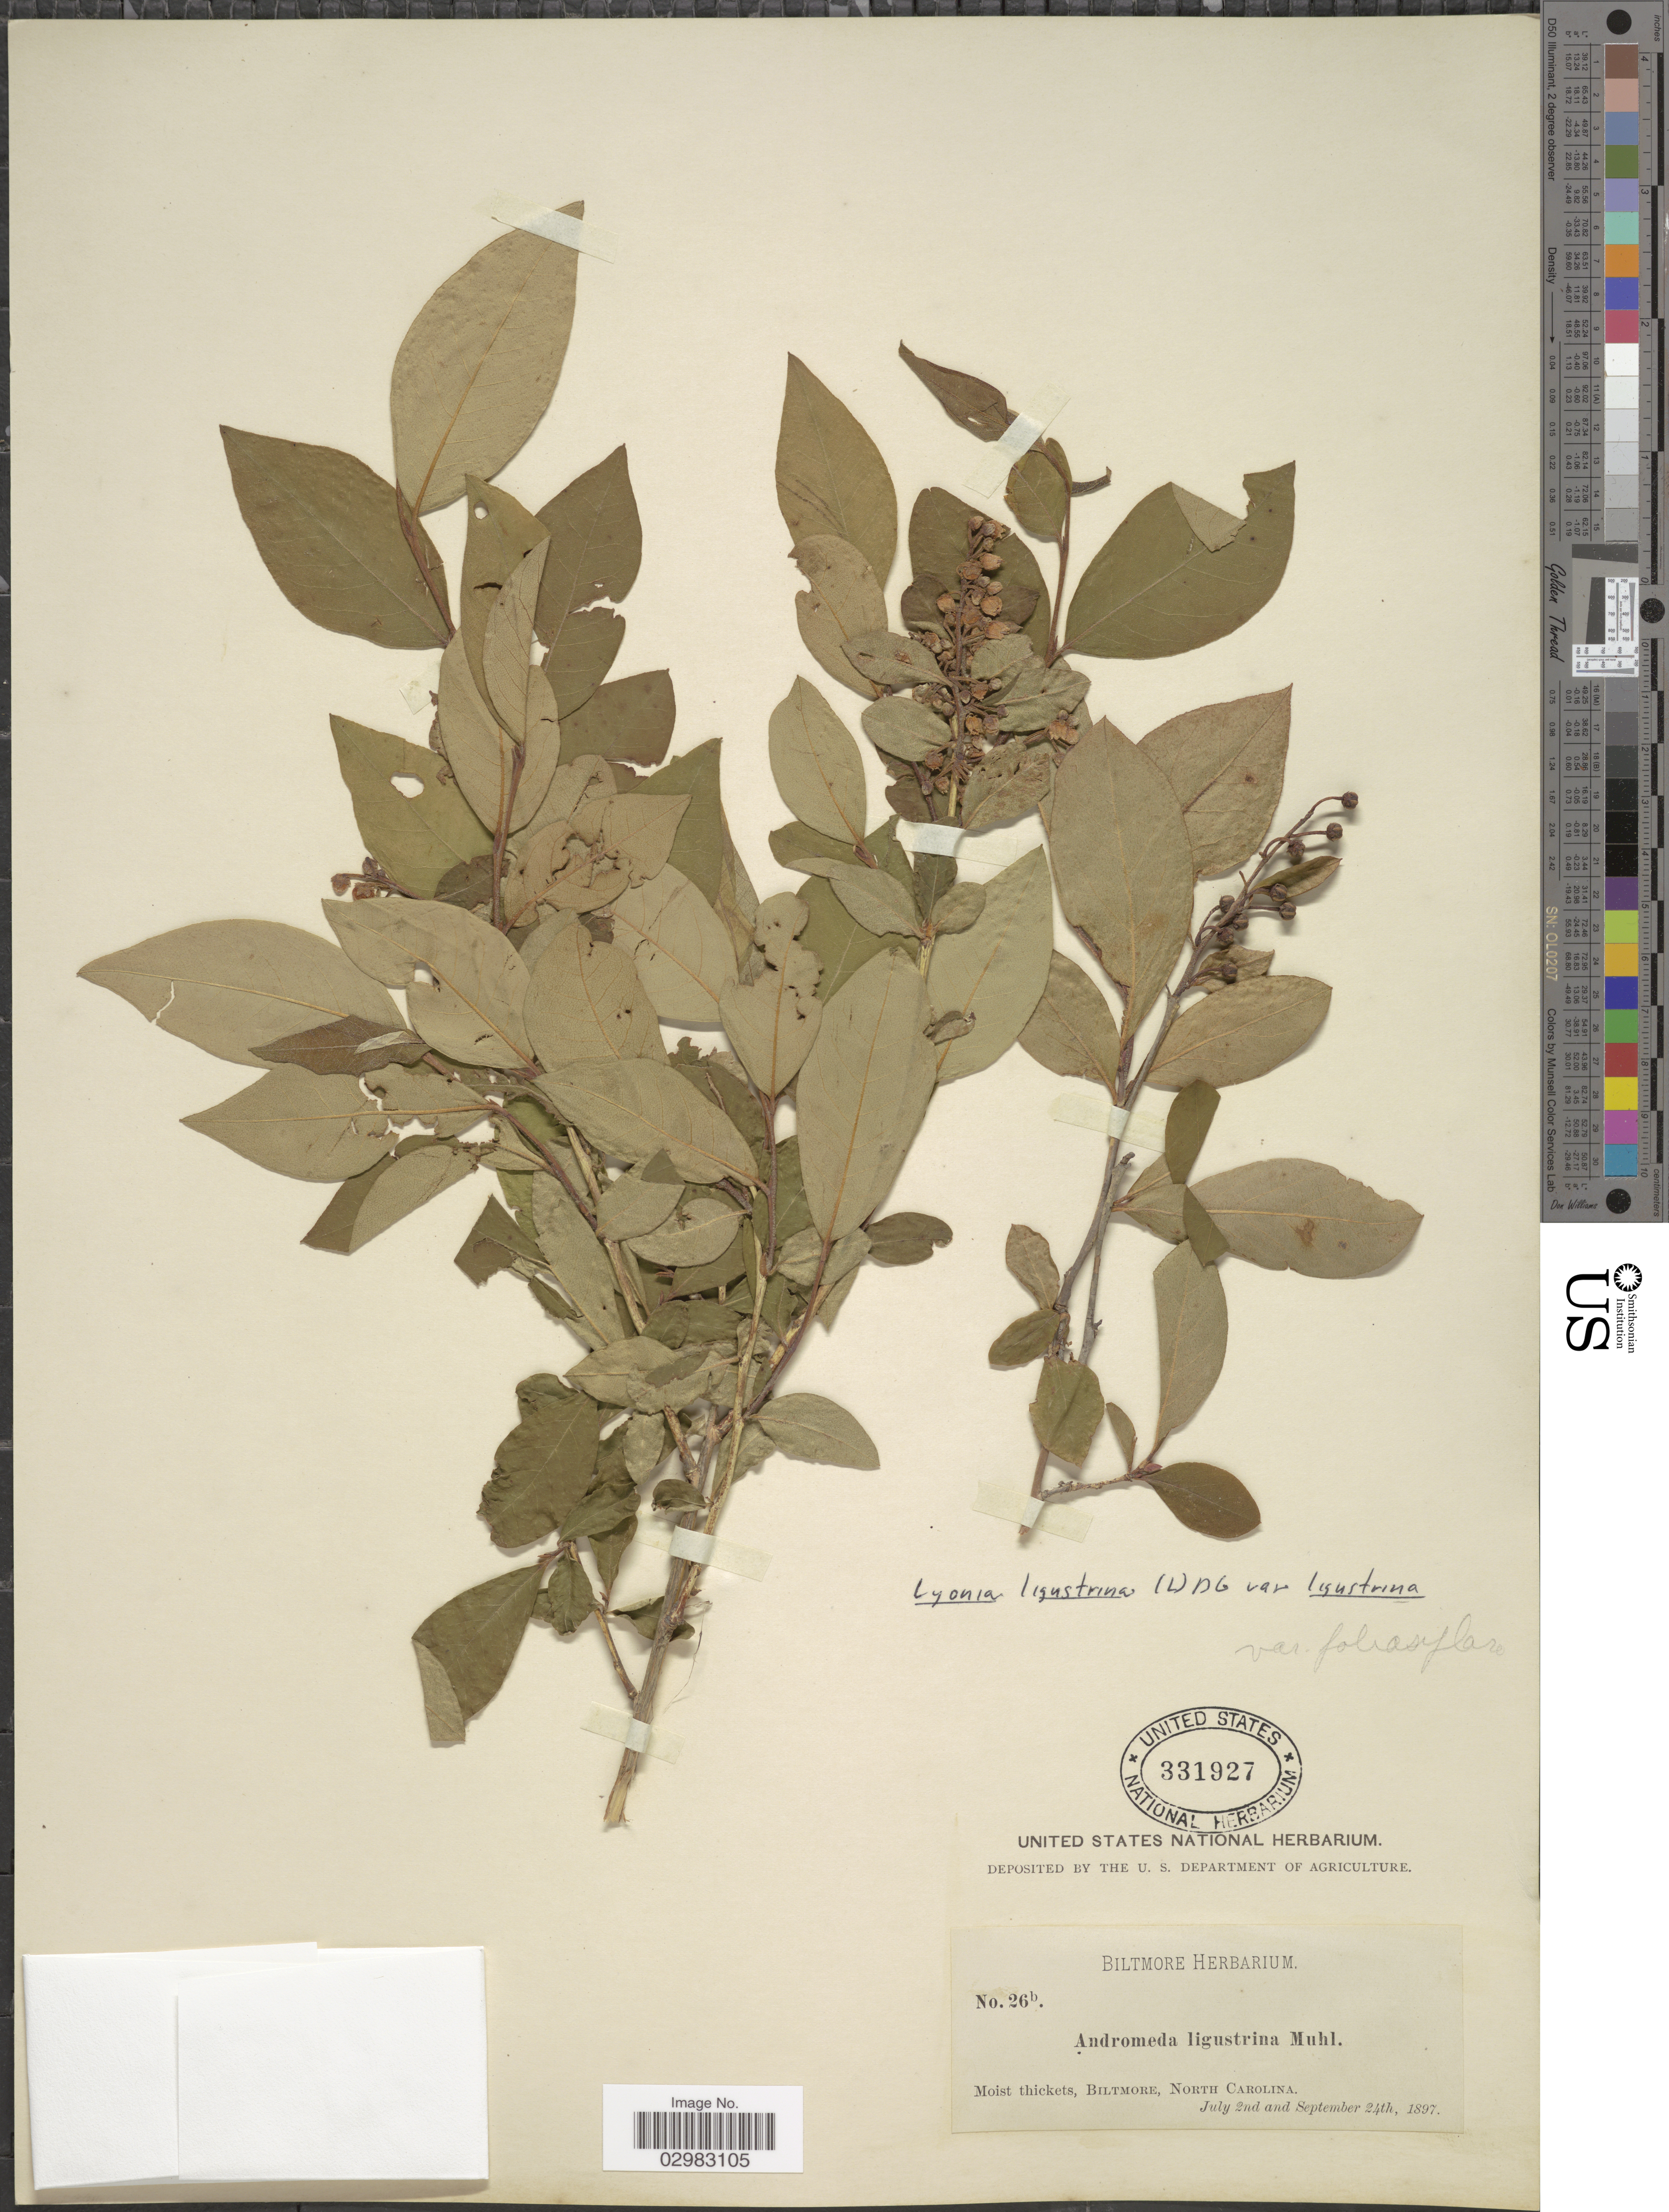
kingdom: Plantae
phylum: Tracheophyta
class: Magnoliopsida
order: Ericales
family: Ericaceae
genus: Lyonia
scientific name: Lyonia ligustrina var. ligustrina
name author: (L.) DC.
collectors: ex herb. Biltmore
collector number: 26b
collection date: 1897-07-02/1897-09-24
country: United States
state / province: North Carolina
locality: Biltmore.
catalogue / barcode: US 331927